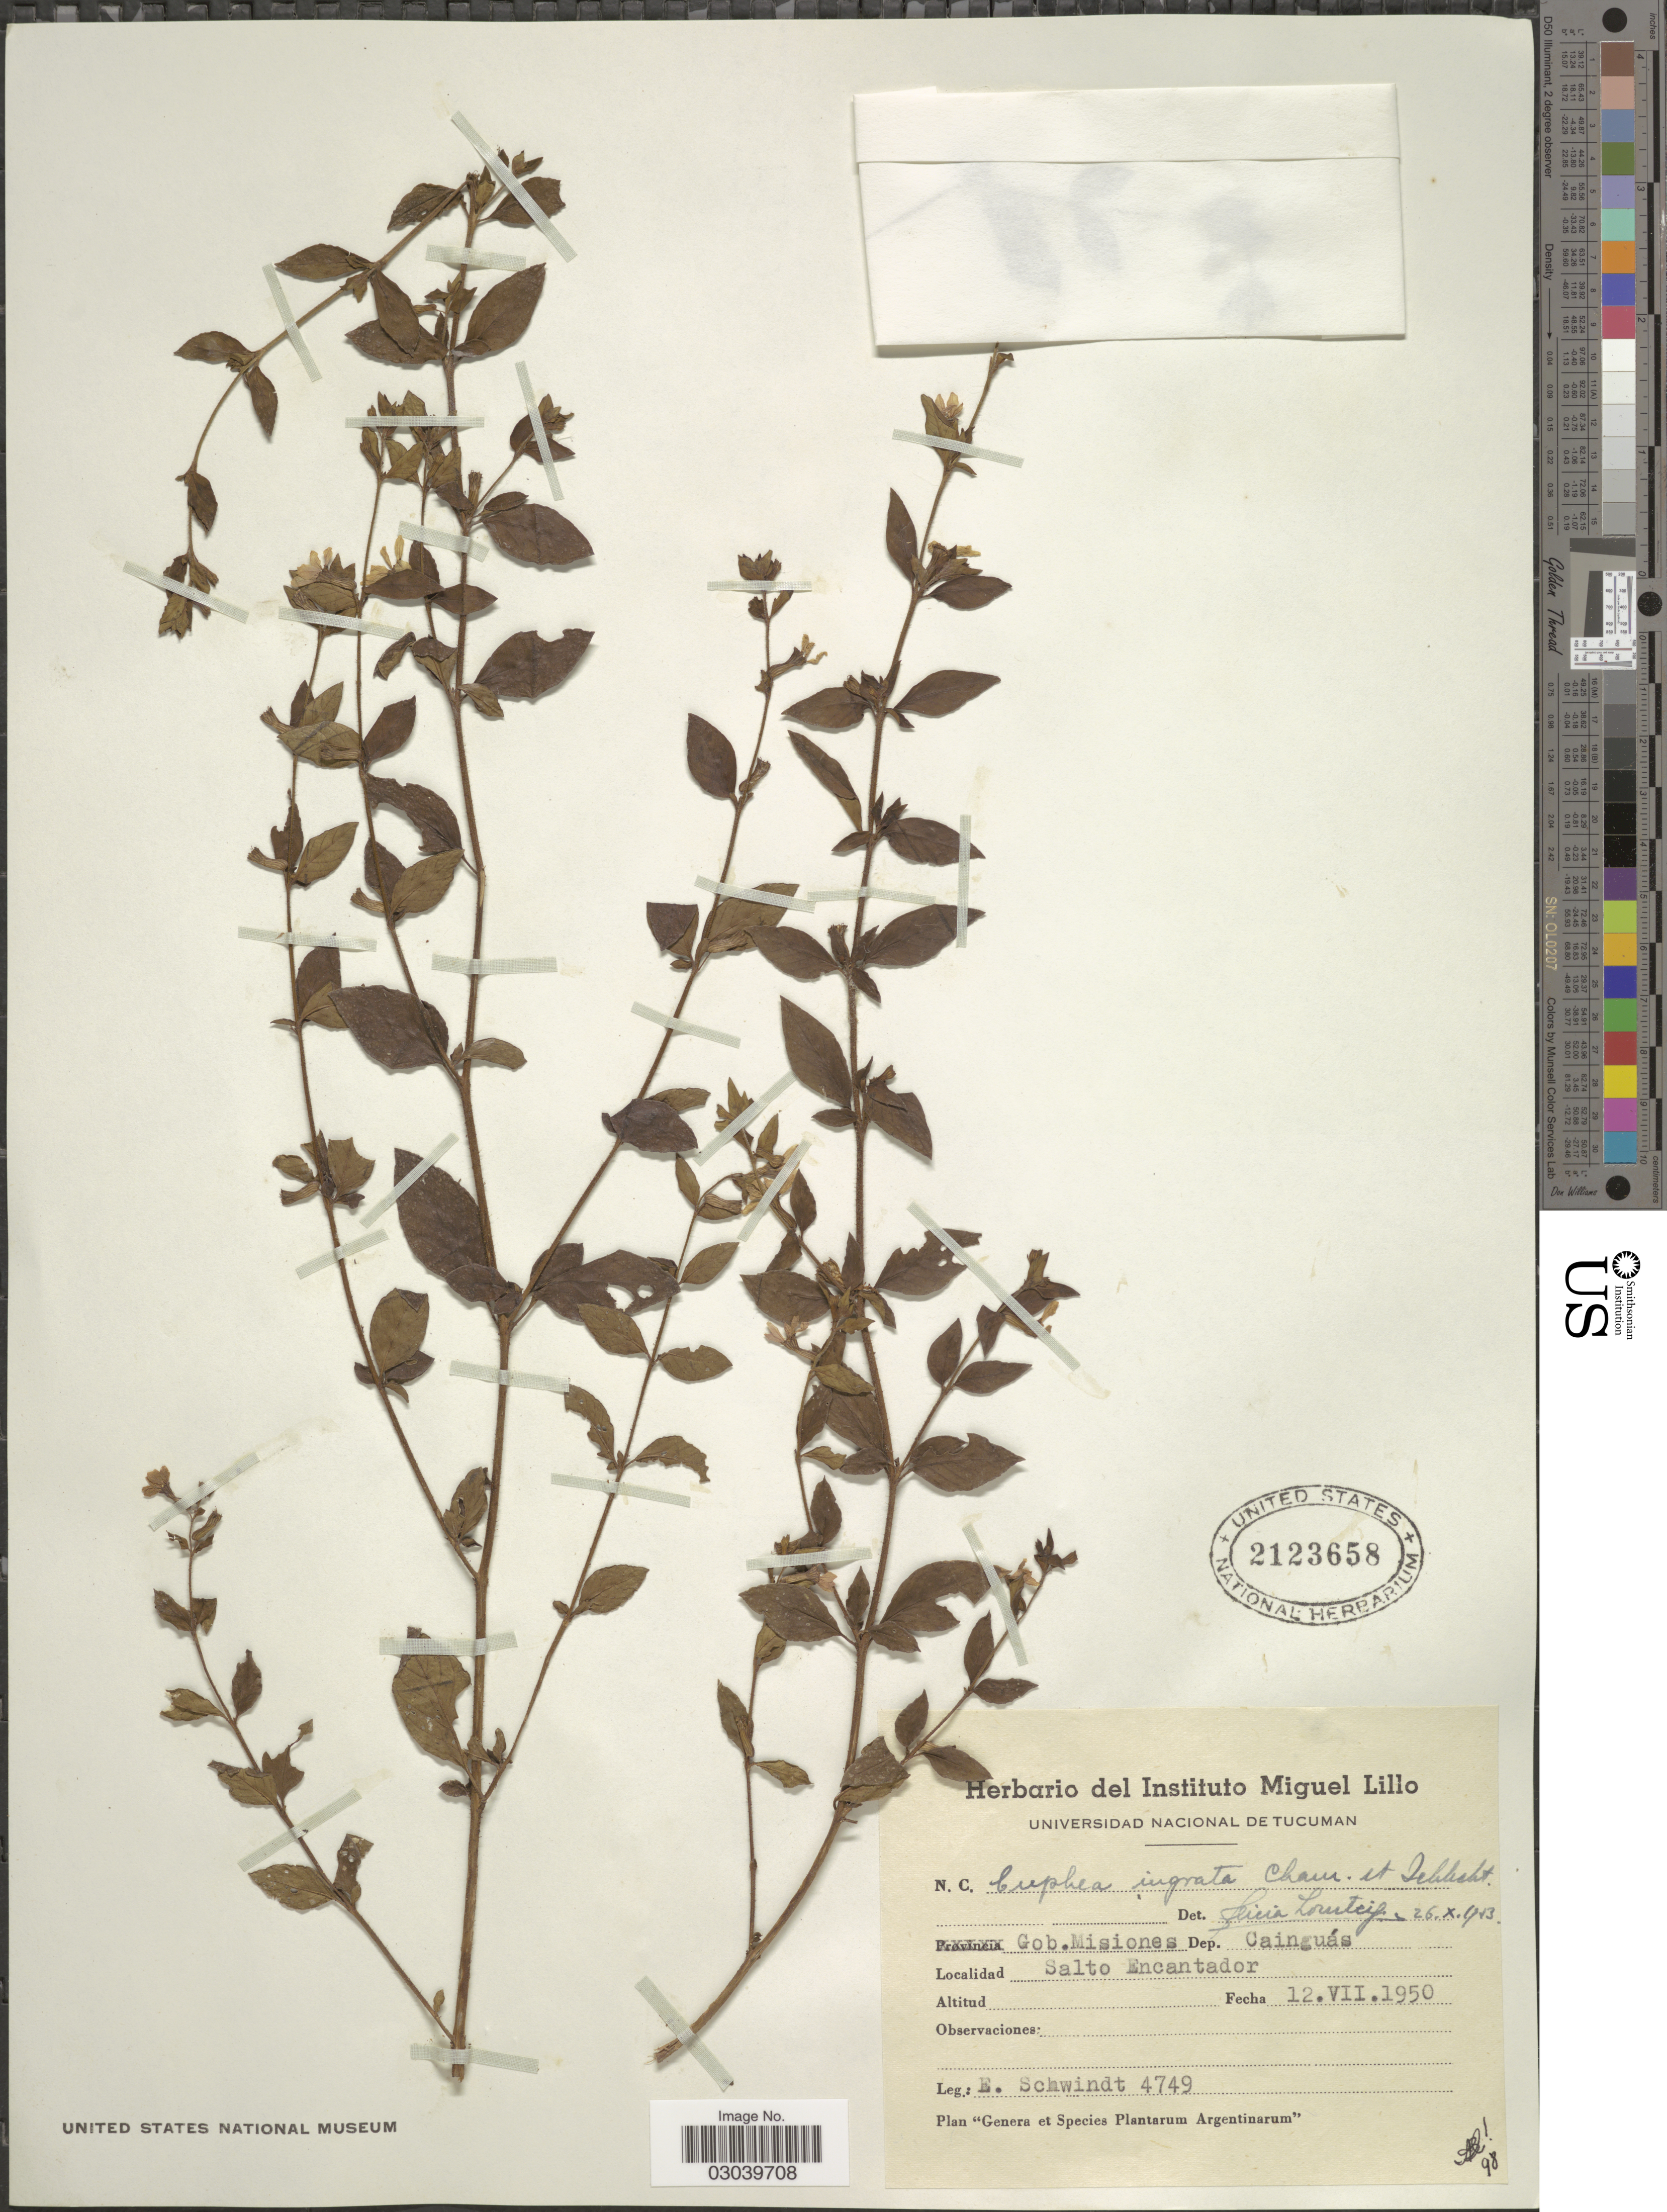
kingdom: Plantae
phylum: Tracheophyta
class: Magnoliopsida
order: Myrtales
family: Lythraceae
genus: Cuphea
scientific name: Cuphea ingrata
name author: Cham. & Schltdl.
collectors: E. Schwindt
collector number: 4749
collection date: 1950-07-12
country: Argentina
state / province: Misiones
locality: Gob. Misiones. Dep. Cainguás. Salto Encantador.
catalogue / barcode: US 2123658